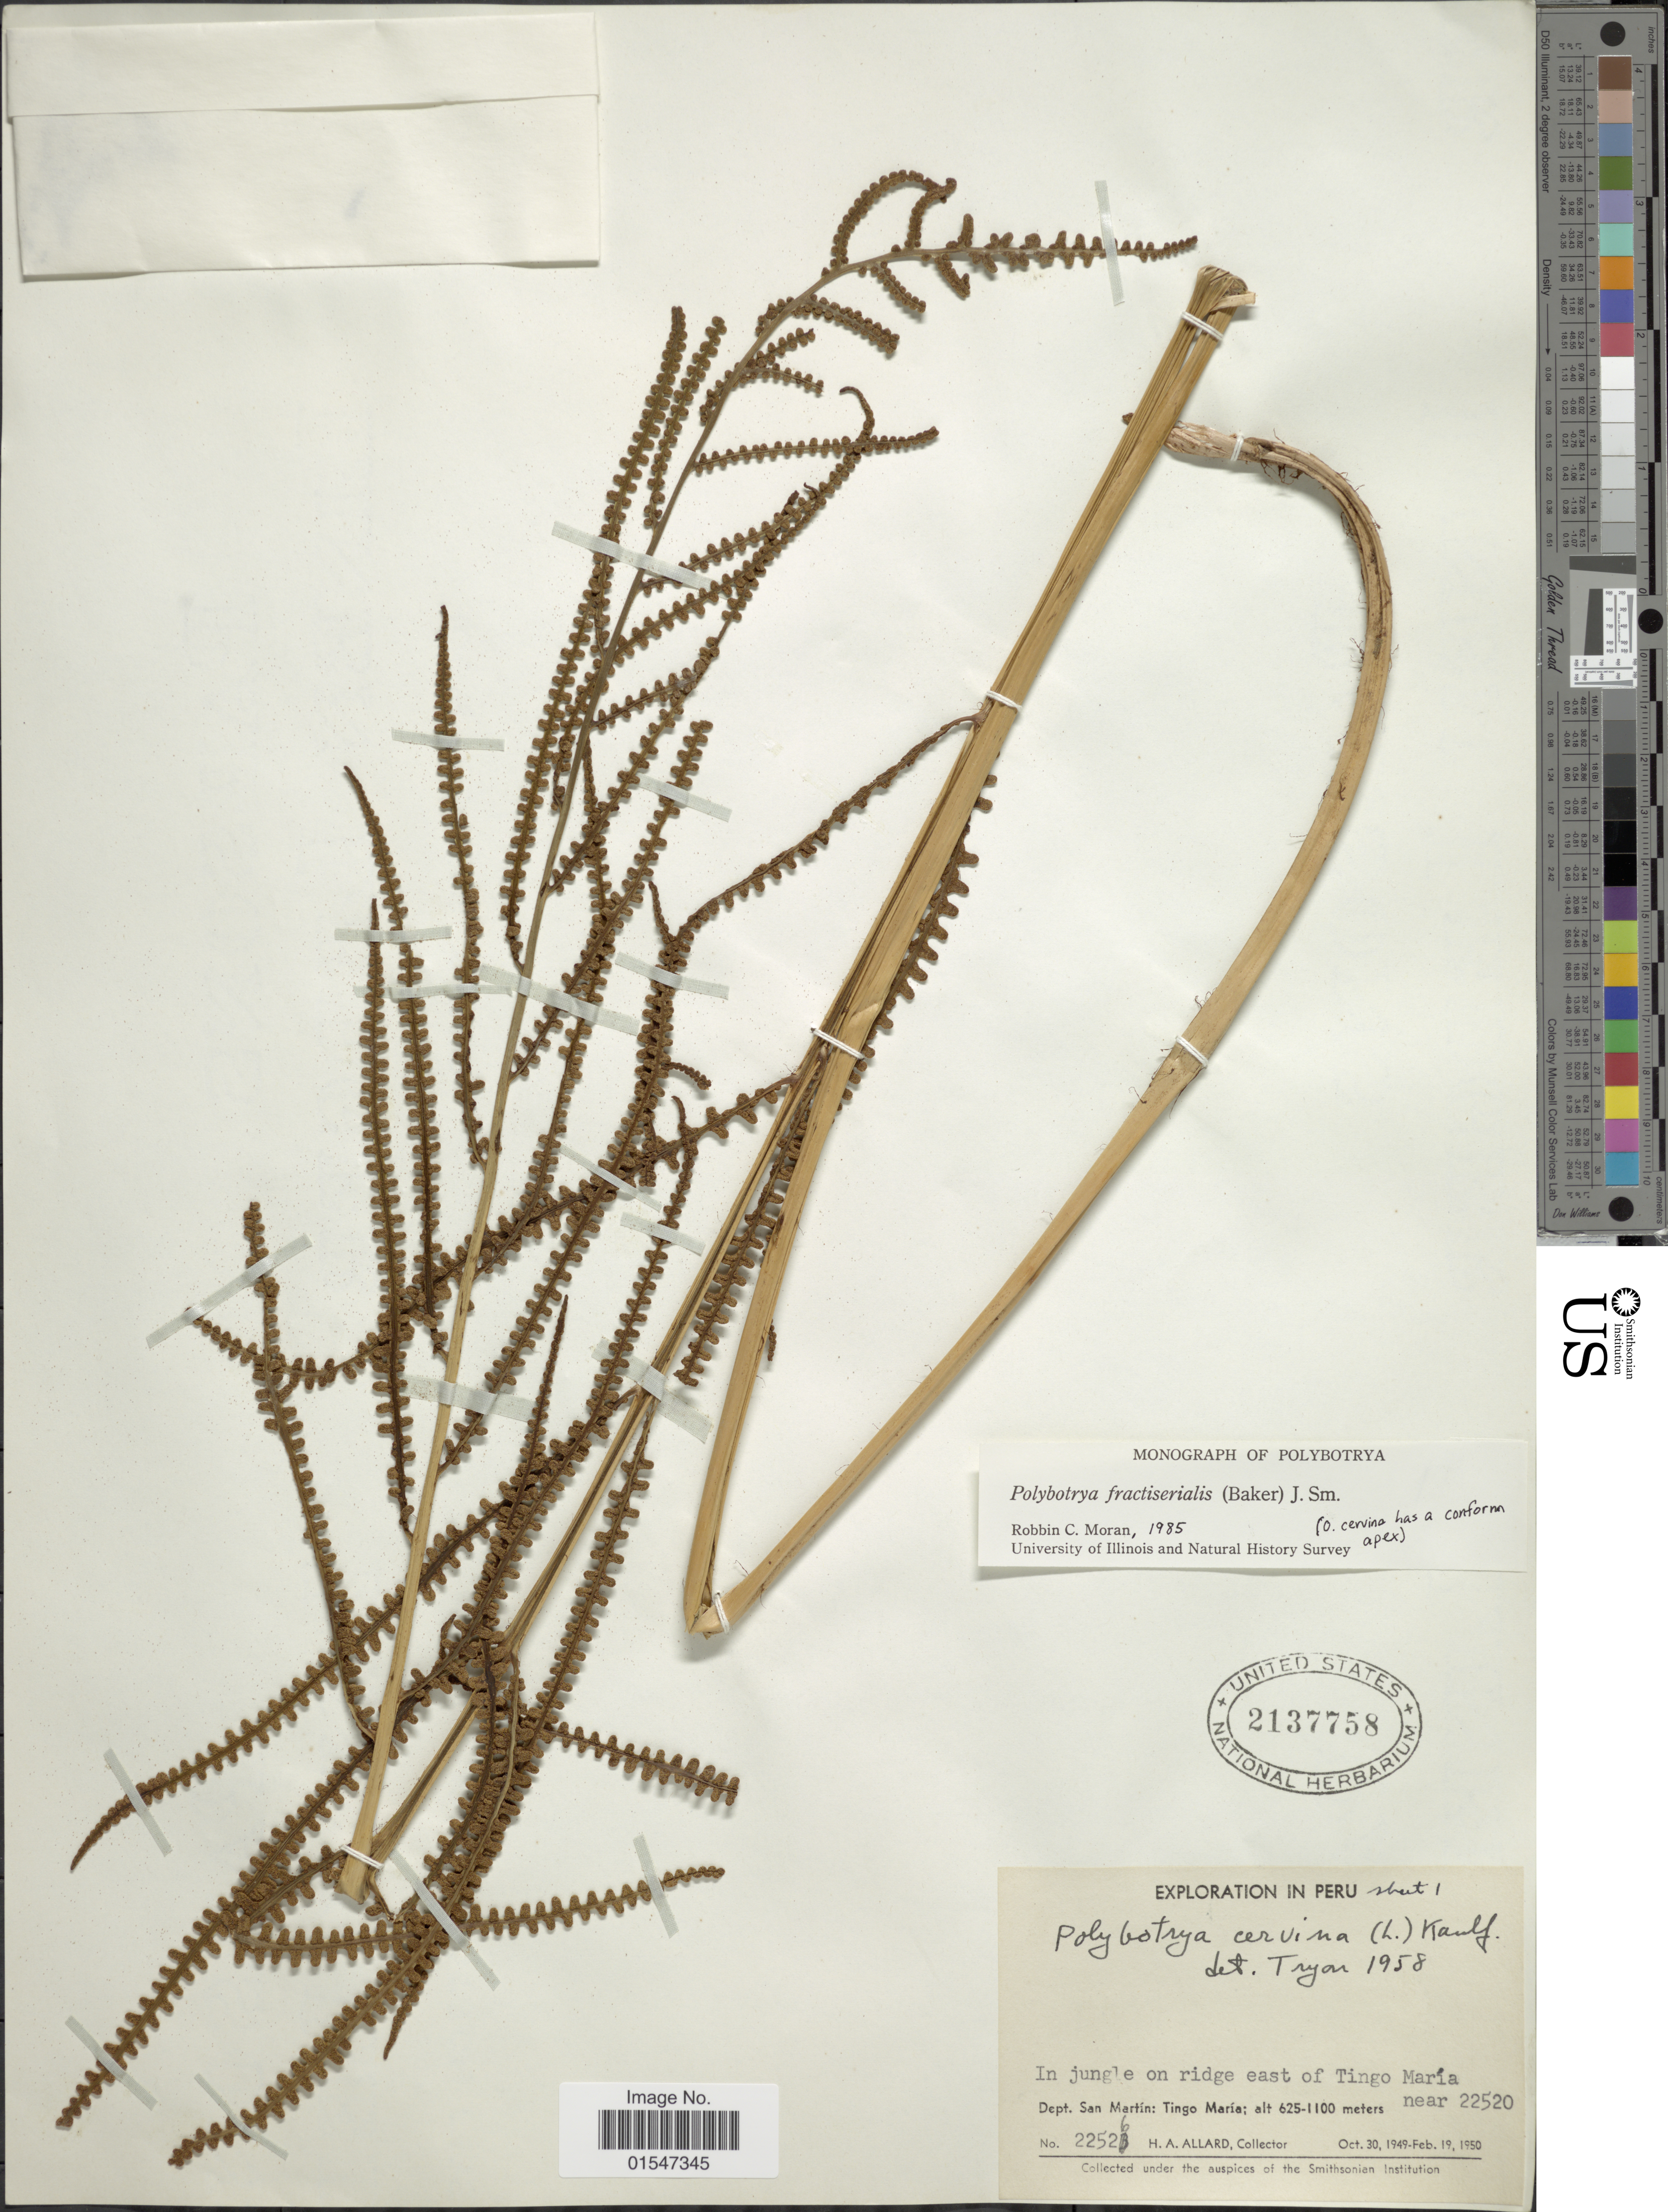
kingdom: Plantae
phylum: Tracheophyta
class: Polypodiopsida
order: Polypodiales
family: Dryopteridaceae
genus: Polybotrya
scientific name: Polybotrya fractiserialis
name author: (Baker) J. Sm.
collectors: H. A. Allard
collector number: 22526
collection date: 1949-10-30/1950-02-19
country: Peru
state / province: San Martín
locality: In jungle on ridge east of Tingo María, Tingo Maria, near 22520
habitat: in jungle on ridge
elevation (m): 625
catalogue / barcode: US 2137758